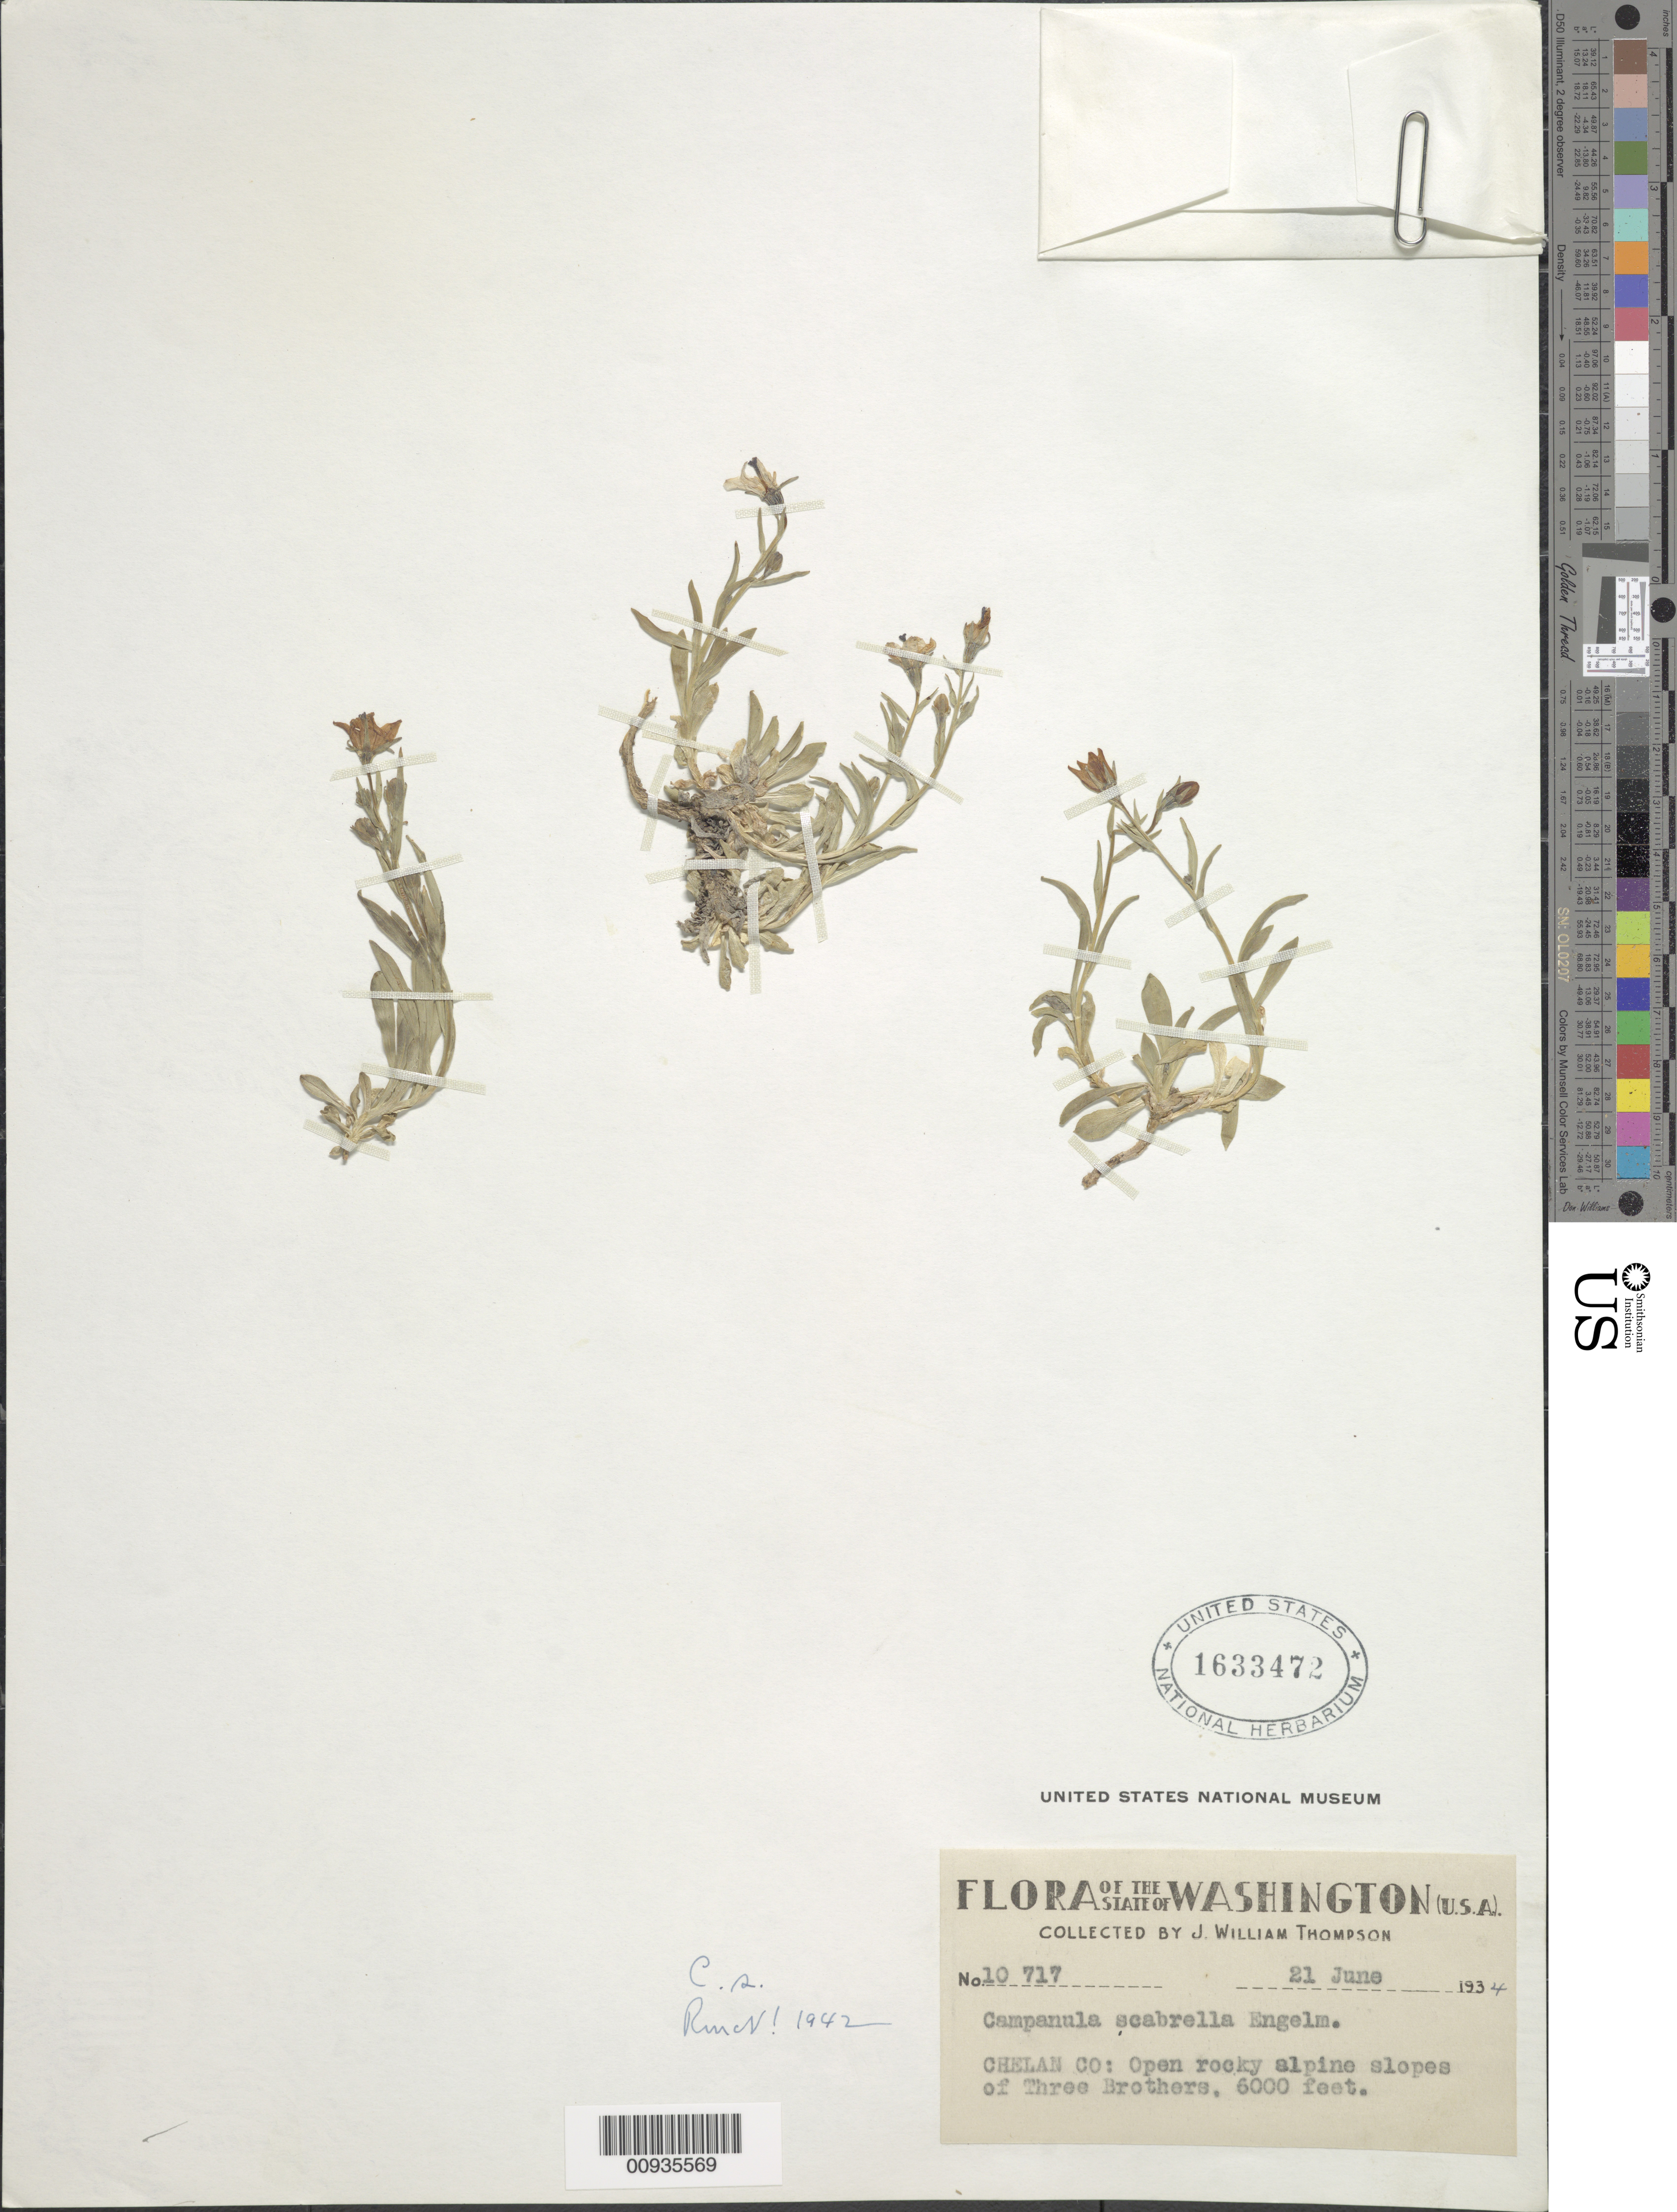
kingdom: Plantae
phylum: Tracheophyta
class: Magnoliopsida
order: Asterales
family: Campanulaceae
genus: Campanula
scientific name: Campanula scabrella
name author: Engelm.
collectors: J. W. Thompson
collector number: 10717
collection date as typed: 21 June 1934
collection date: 1934-06-21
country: United States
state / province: Washington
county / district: Chelan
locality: Three Brothers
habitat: Open rocky alpine slopes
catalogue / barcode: US 1633472